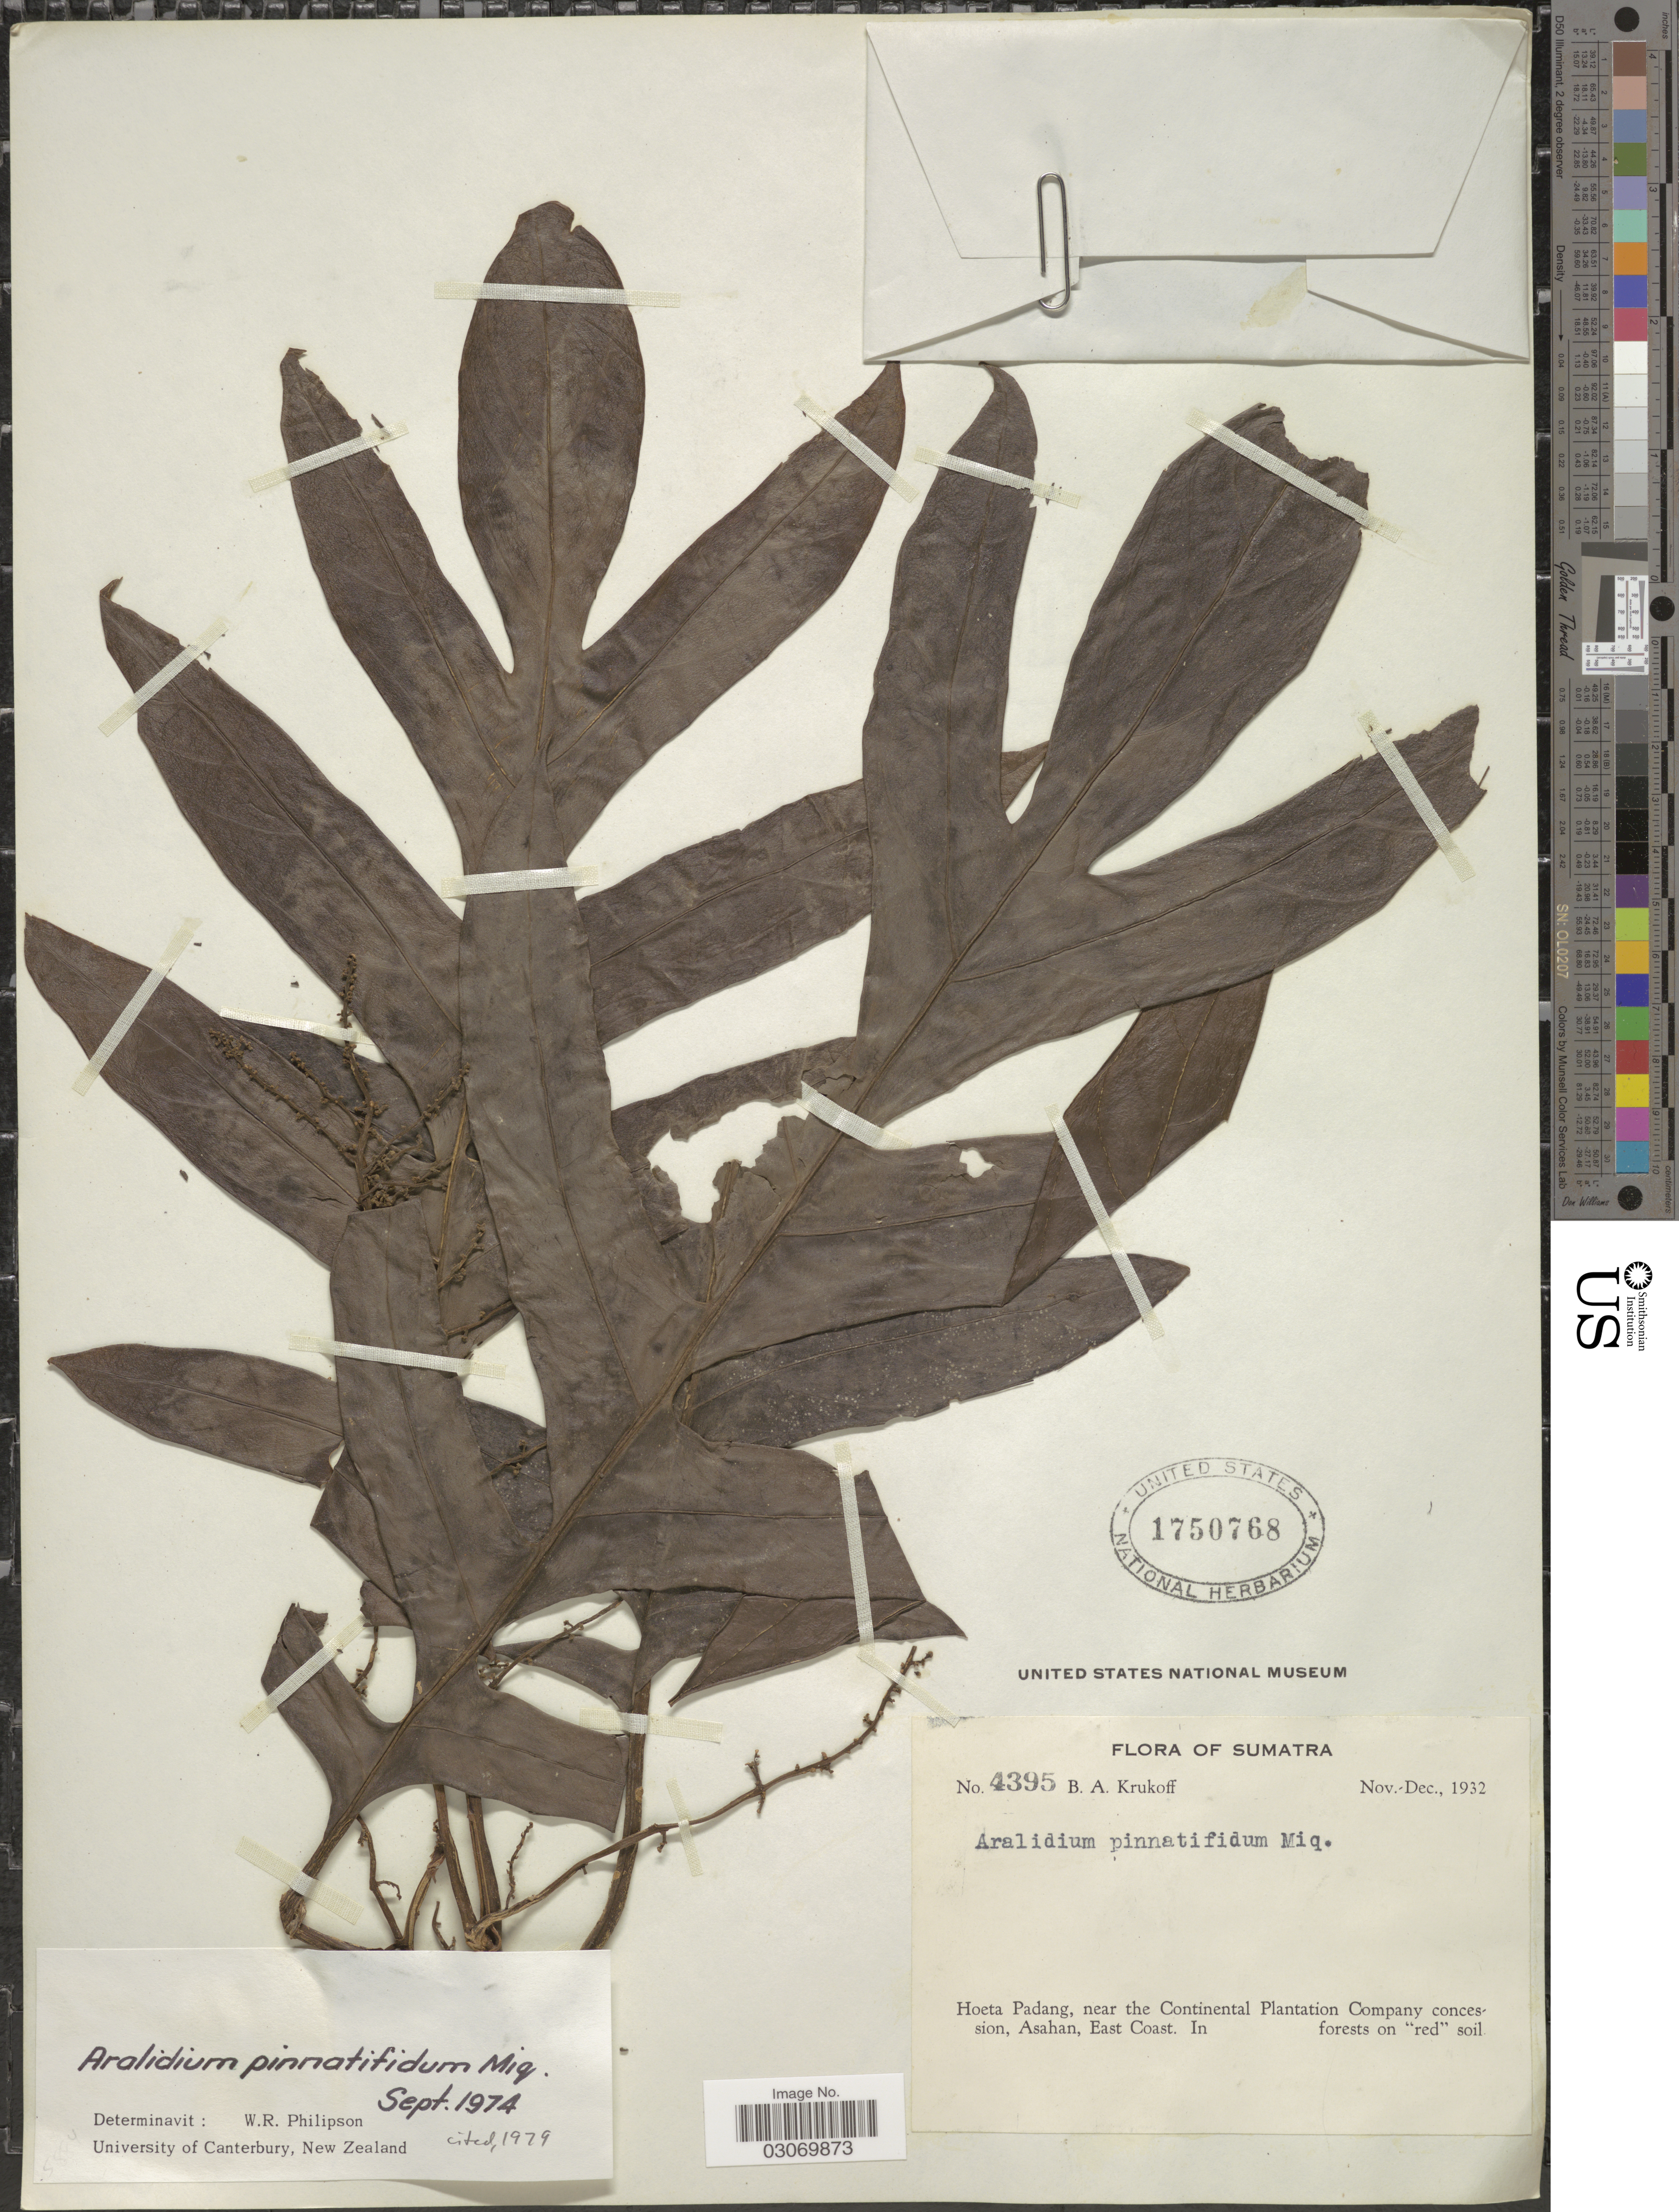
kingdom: Plantae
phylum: Tracheophyta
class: Magnoliopsida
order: Apiales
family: Torricelliaceae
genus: Aralidium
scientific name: Aralidium pinnatifidum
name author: Miq.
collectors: B. A. Krukoff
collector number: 4395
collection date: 1932-11/1932-12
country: Indonesia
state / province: Sumatra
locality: Hoeta Padang, near the Continental Plantation Company concession, Asahan, East Coast.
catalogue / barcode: US 1750768